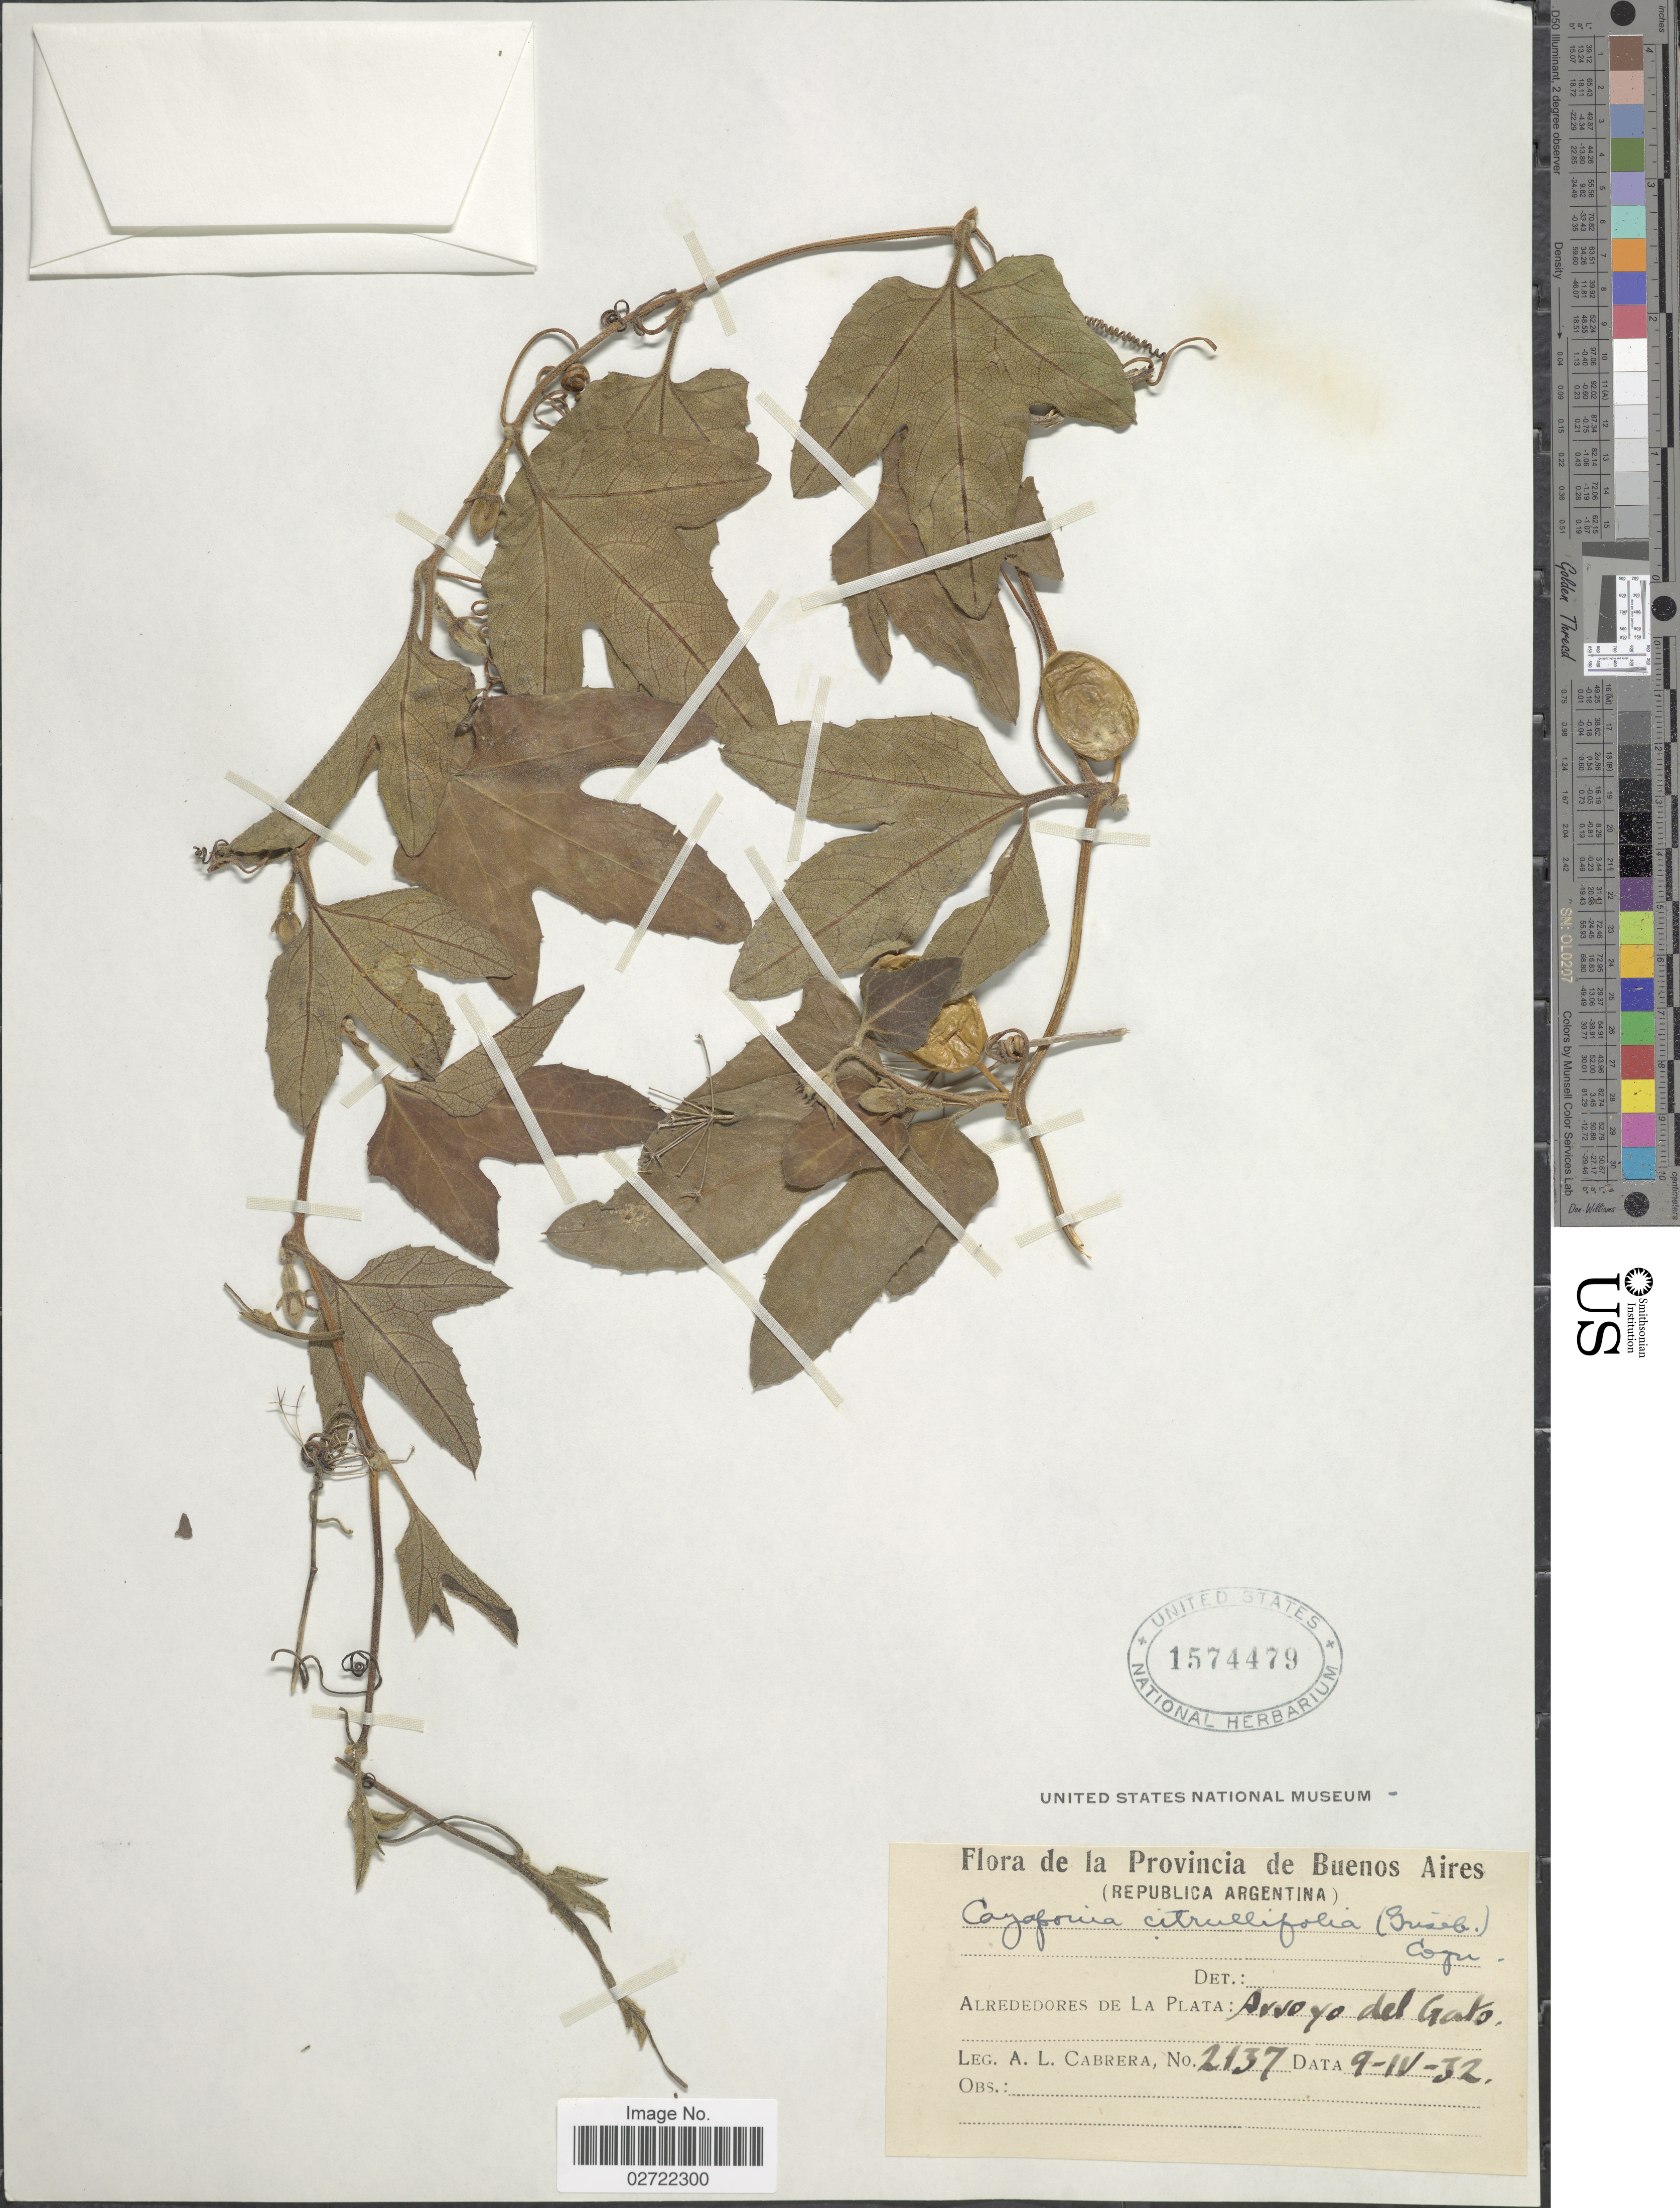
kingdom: Plantae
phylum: Tracheophyta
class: Magnoliopsida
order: Cucurbitales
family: Cucurbitaceae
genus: Cayaponia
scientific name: Cayaponia podantha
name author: Cogn.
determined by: Nee, Michael H.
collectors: A. L. Cabrera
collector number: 2137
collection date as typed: Transcribed d/m/y: 9/4/32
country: Argentina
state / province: Buenos Aires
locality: Republica Argentina. Alrededores de La Plata: Arroyo del Gato.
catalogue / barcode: US 1574479